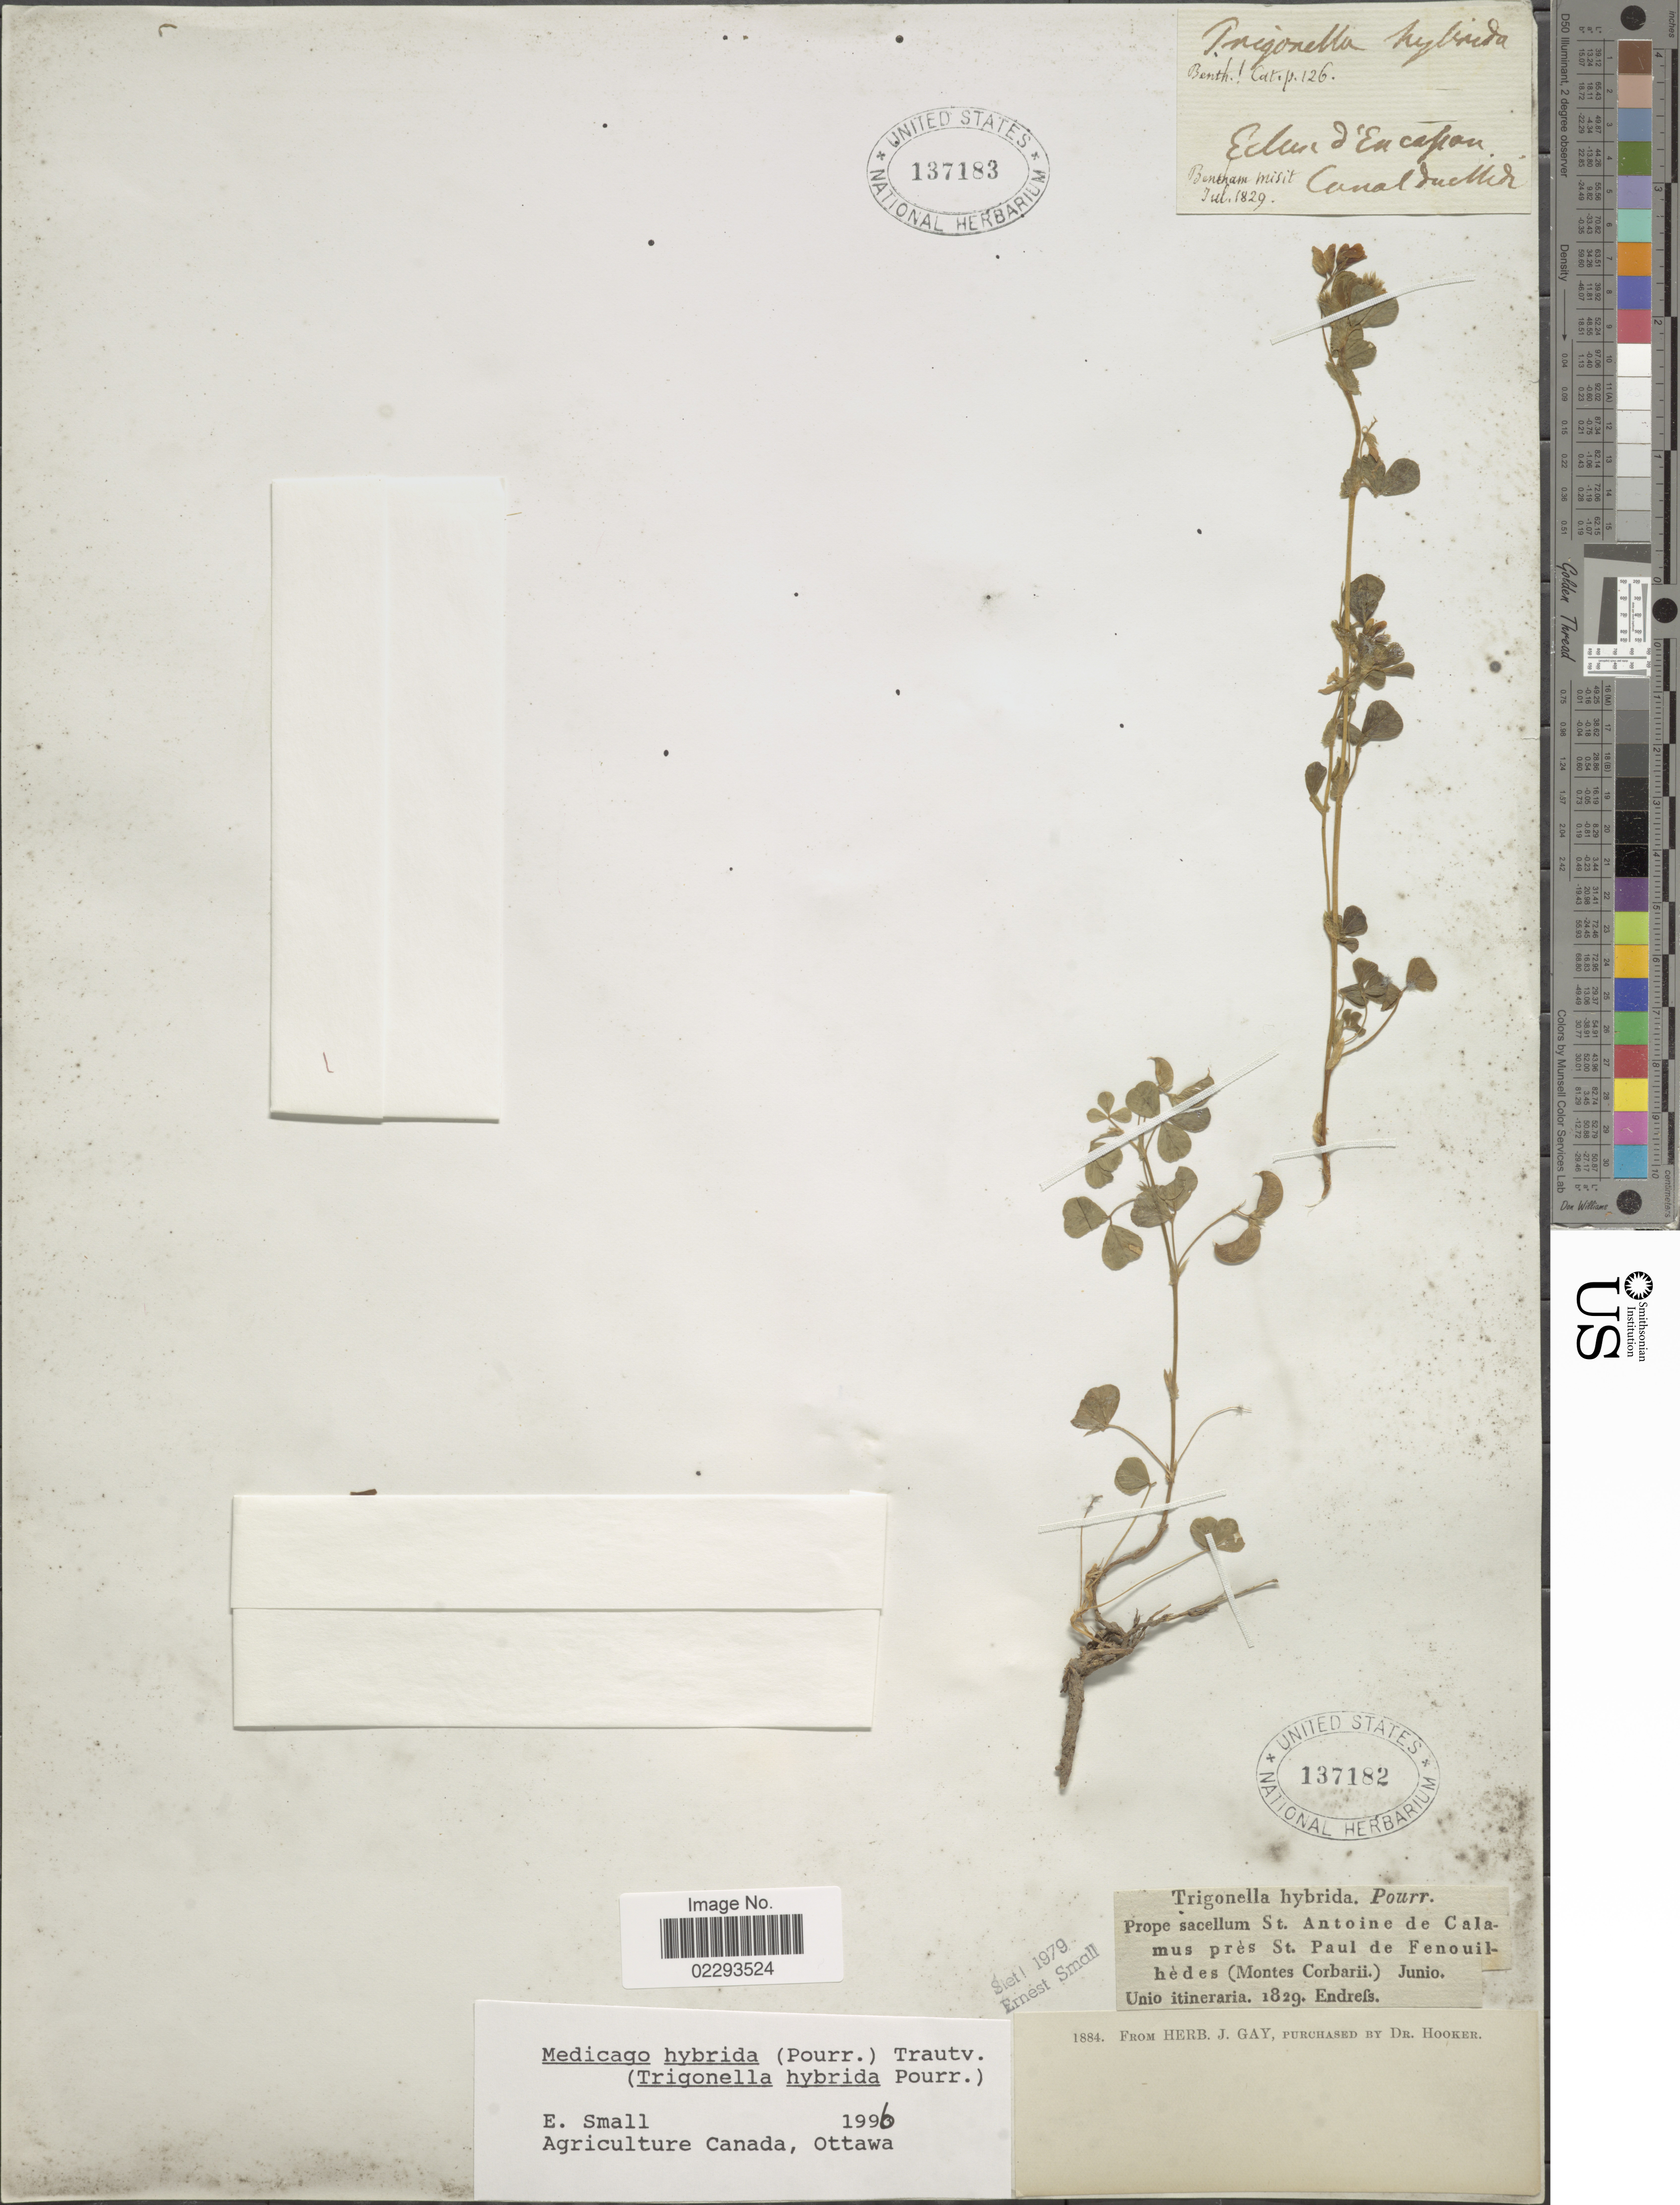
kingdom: Plantae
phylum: Tracheophyta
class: Magnoliopsida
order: Fabales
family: Fabaceae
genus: Medicago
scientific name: Medicago hybrida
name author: (Pourr.) Trautv.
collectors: -. Bentham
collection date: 1829-07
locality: Canal Ducthie [interpreted]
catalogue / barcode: US 137183-2